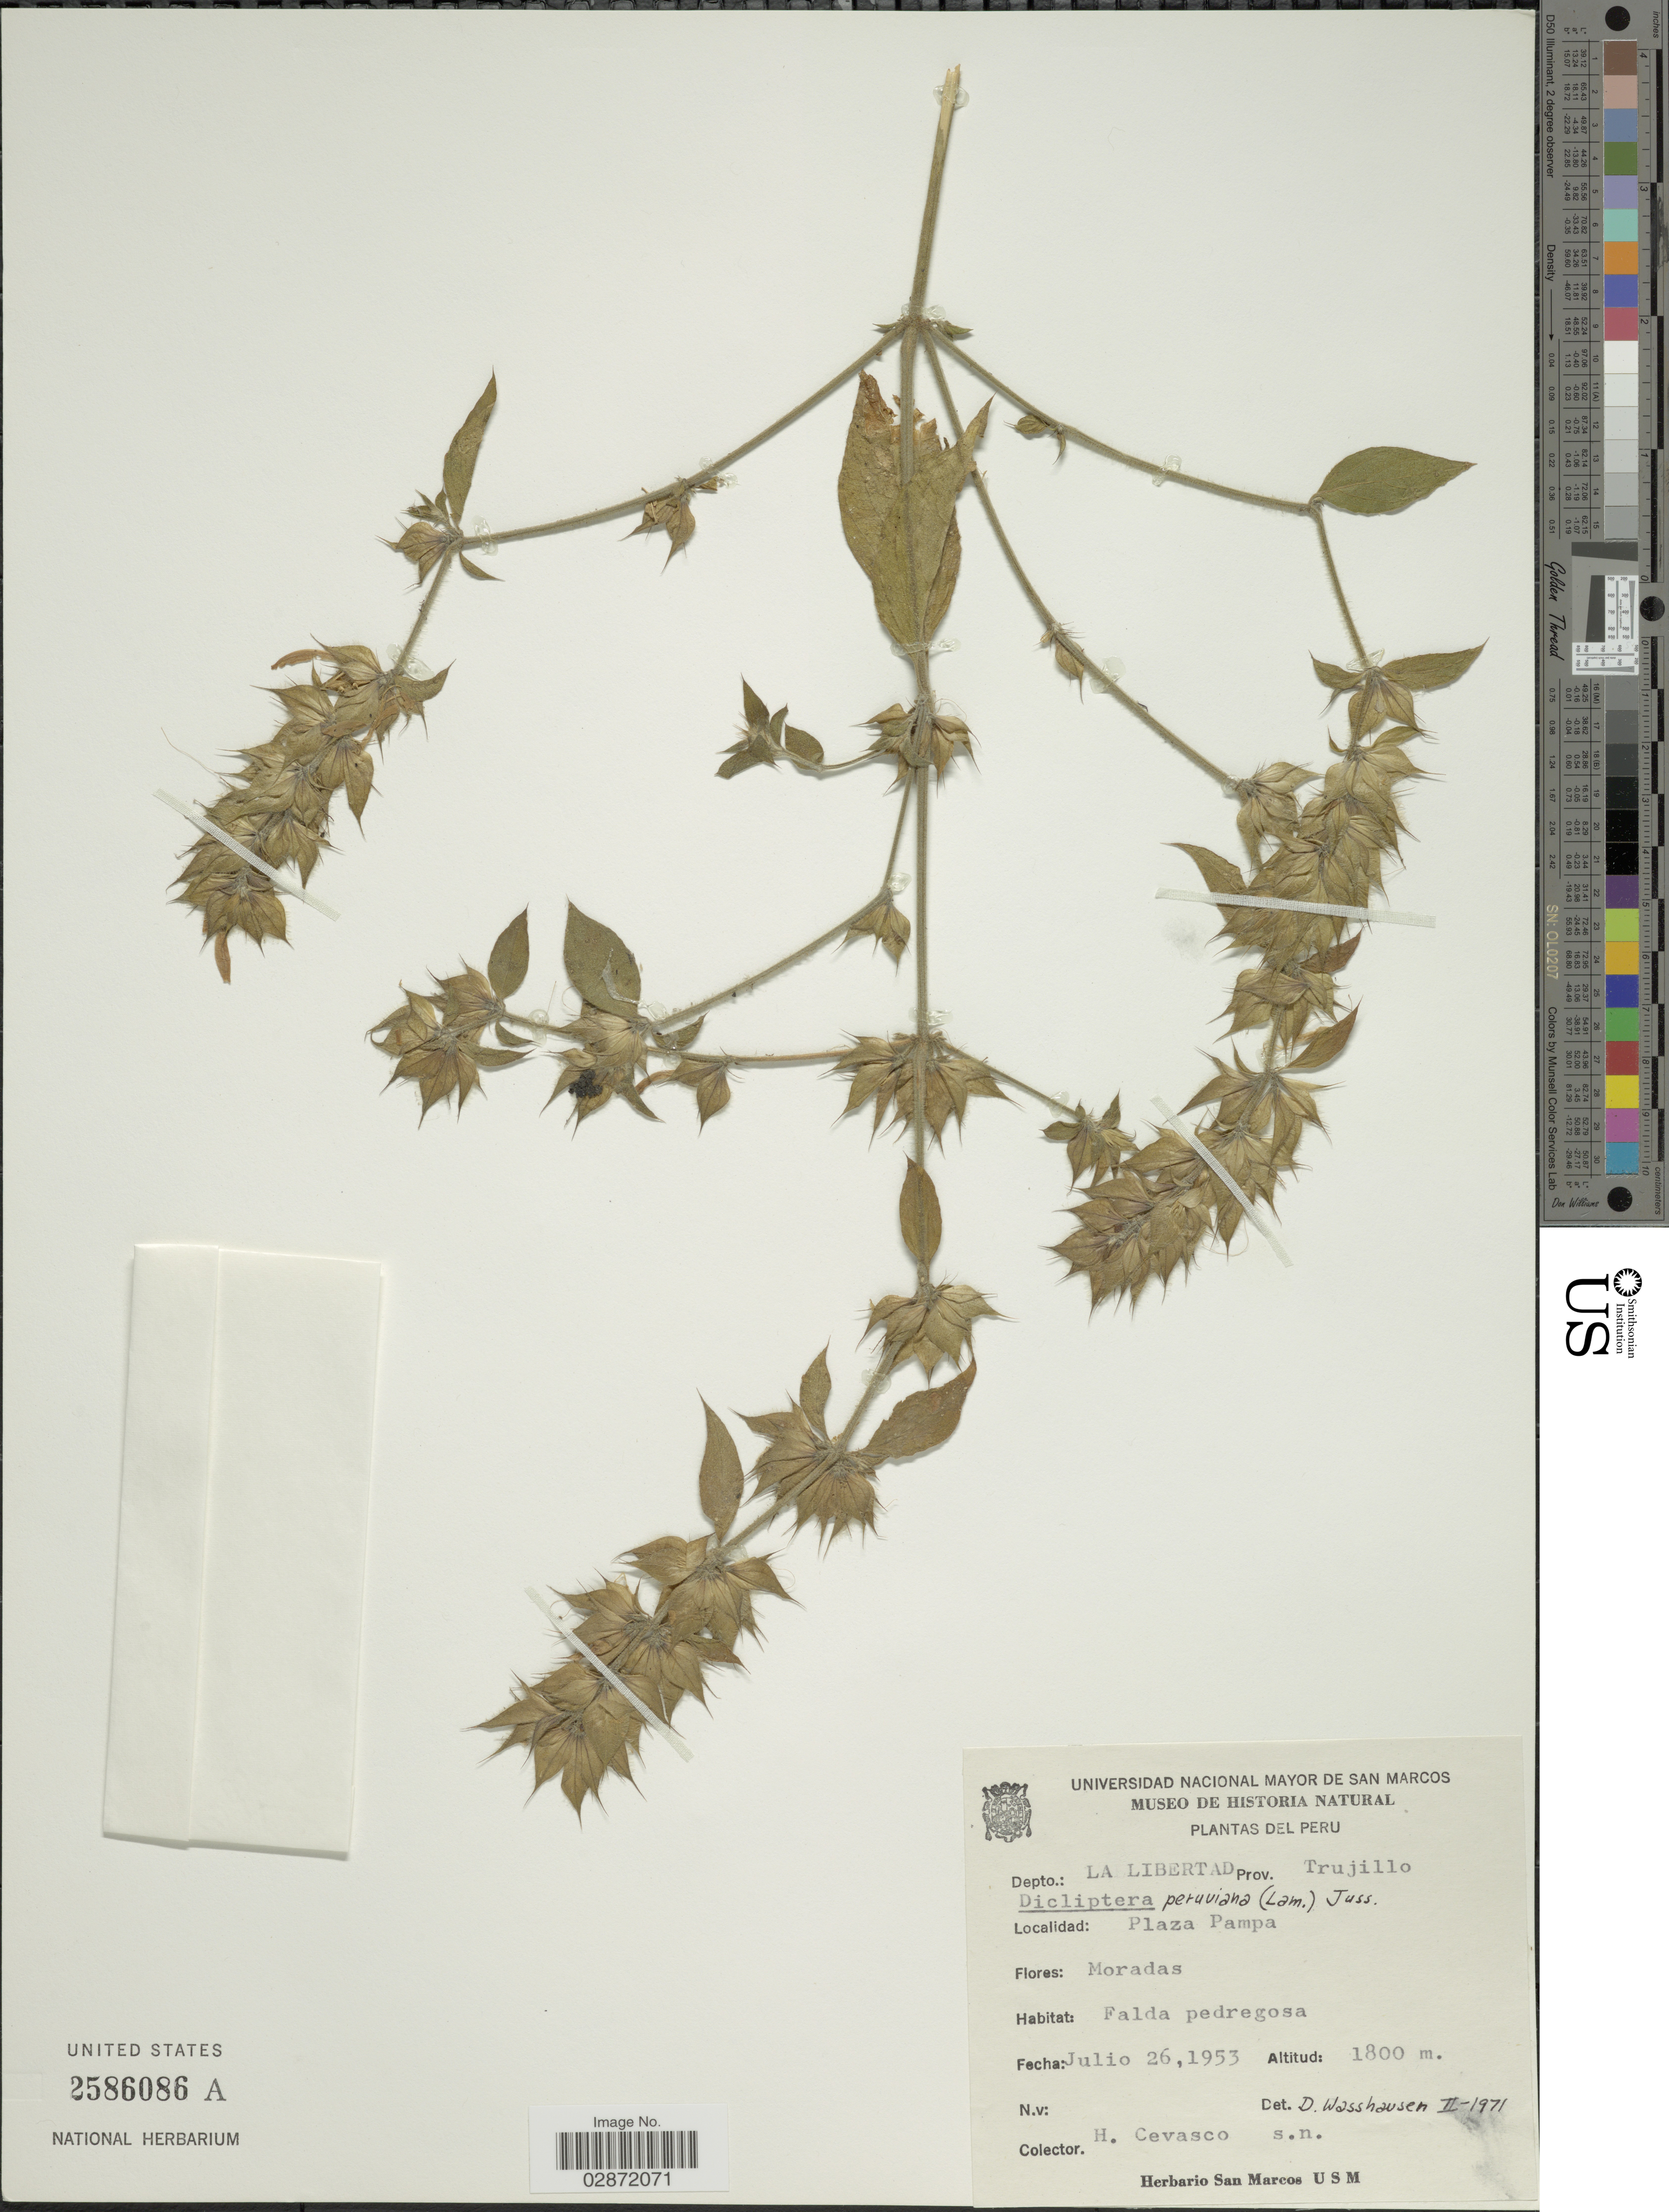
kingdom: Plantae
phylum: Tracheophyta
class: Magnoliopsida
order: Lamiales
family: Acanthaceae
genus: Dicliptera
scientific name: Dicliptera peruviana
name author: (Ruiz & Pav.) Juss.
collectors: H. Cevasco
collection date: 1953-07-26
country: Peru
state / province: La Libertad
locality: Depto.: La Libertad. Prov. Trujillo. Plaza Pampa.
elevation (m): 1800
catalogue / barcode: US 2586086A